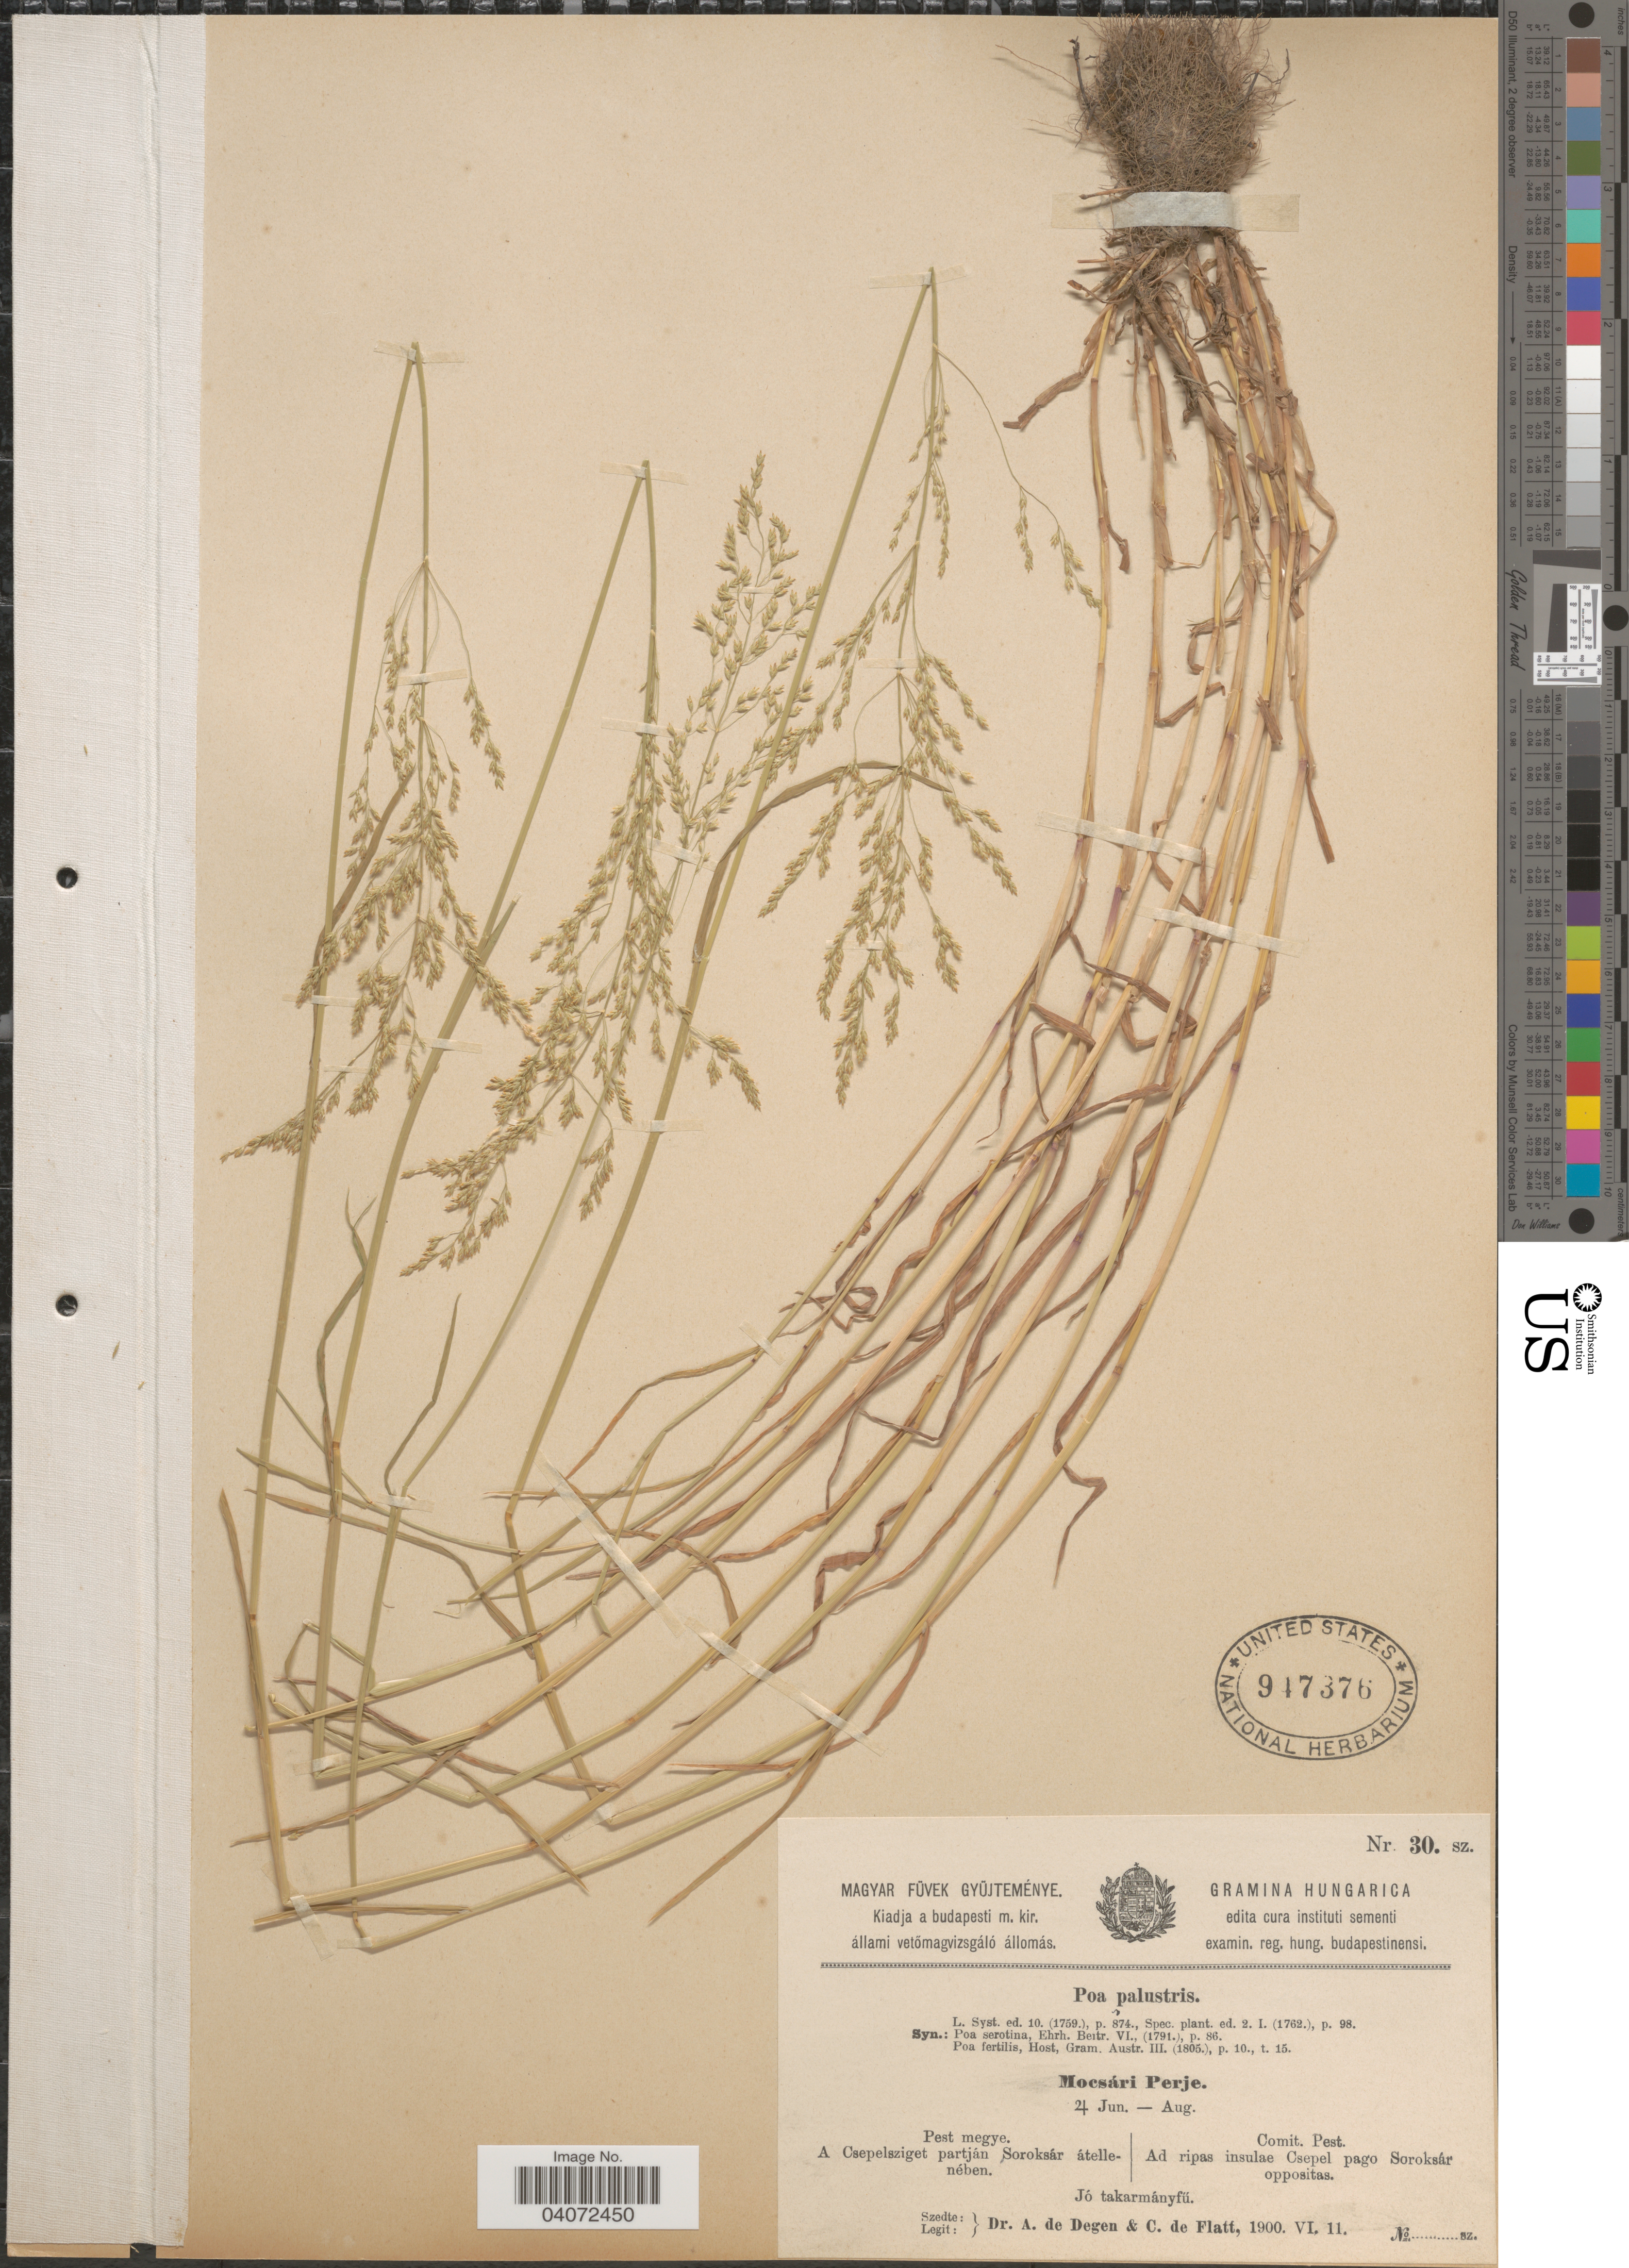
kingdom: Plantae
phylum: Tracheophyta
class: Liliopsida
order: Poales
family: Poaceae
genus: Poa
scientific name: Poa palustris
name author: L.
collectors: A. Degen & C. de Flatt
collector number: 30?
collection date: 1900-06-11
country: Hungary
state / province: Pest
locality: Comit. Ad ripas insulae Csepel pago Soroksár oppositas.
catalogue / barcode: US 947376